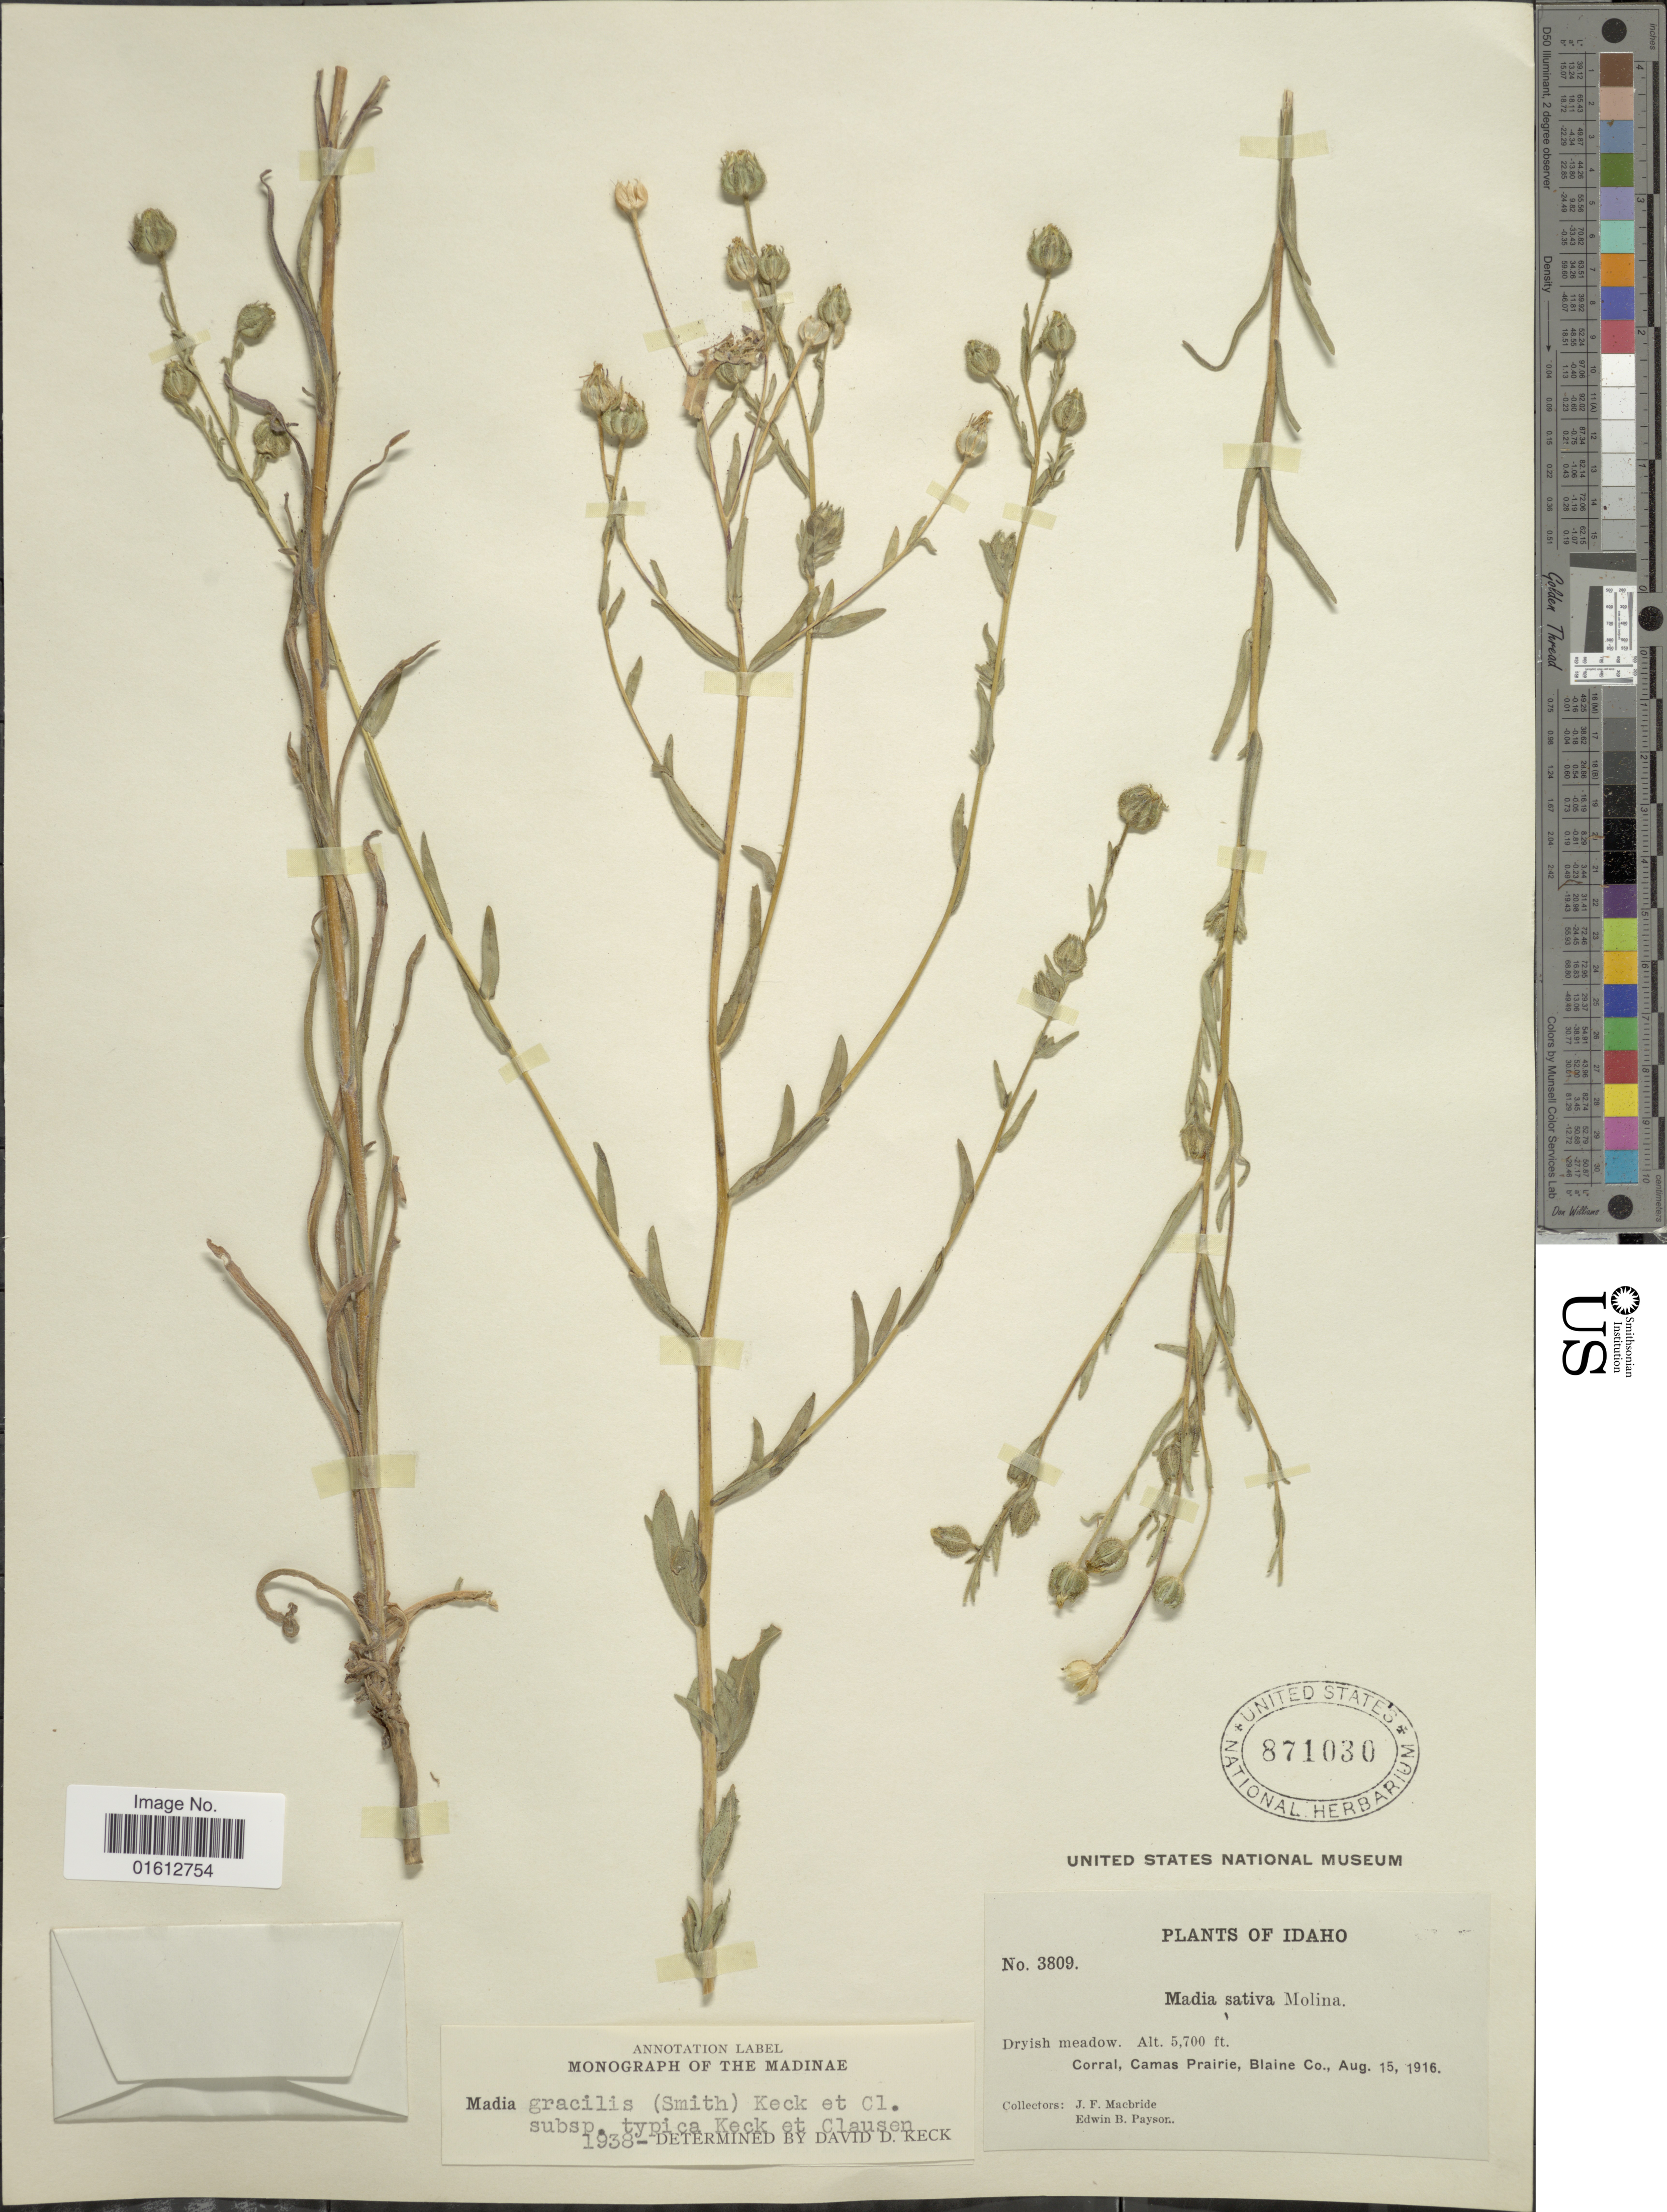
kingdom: Plantae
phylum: Tracheophyta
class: Magnoliopsida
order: Asterales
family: Asteraceae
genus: Madia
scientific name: Madia gracilis subsp. gracilis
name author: (Sm.) D.D. Keck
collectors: J. F. Macbride & E. Paysor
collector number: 3809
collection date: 1916-08-15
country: United States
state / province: Idaho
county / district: Blaine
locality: Idaho, Corral, Camas Prairie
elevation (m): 1737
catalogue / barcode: US 871030